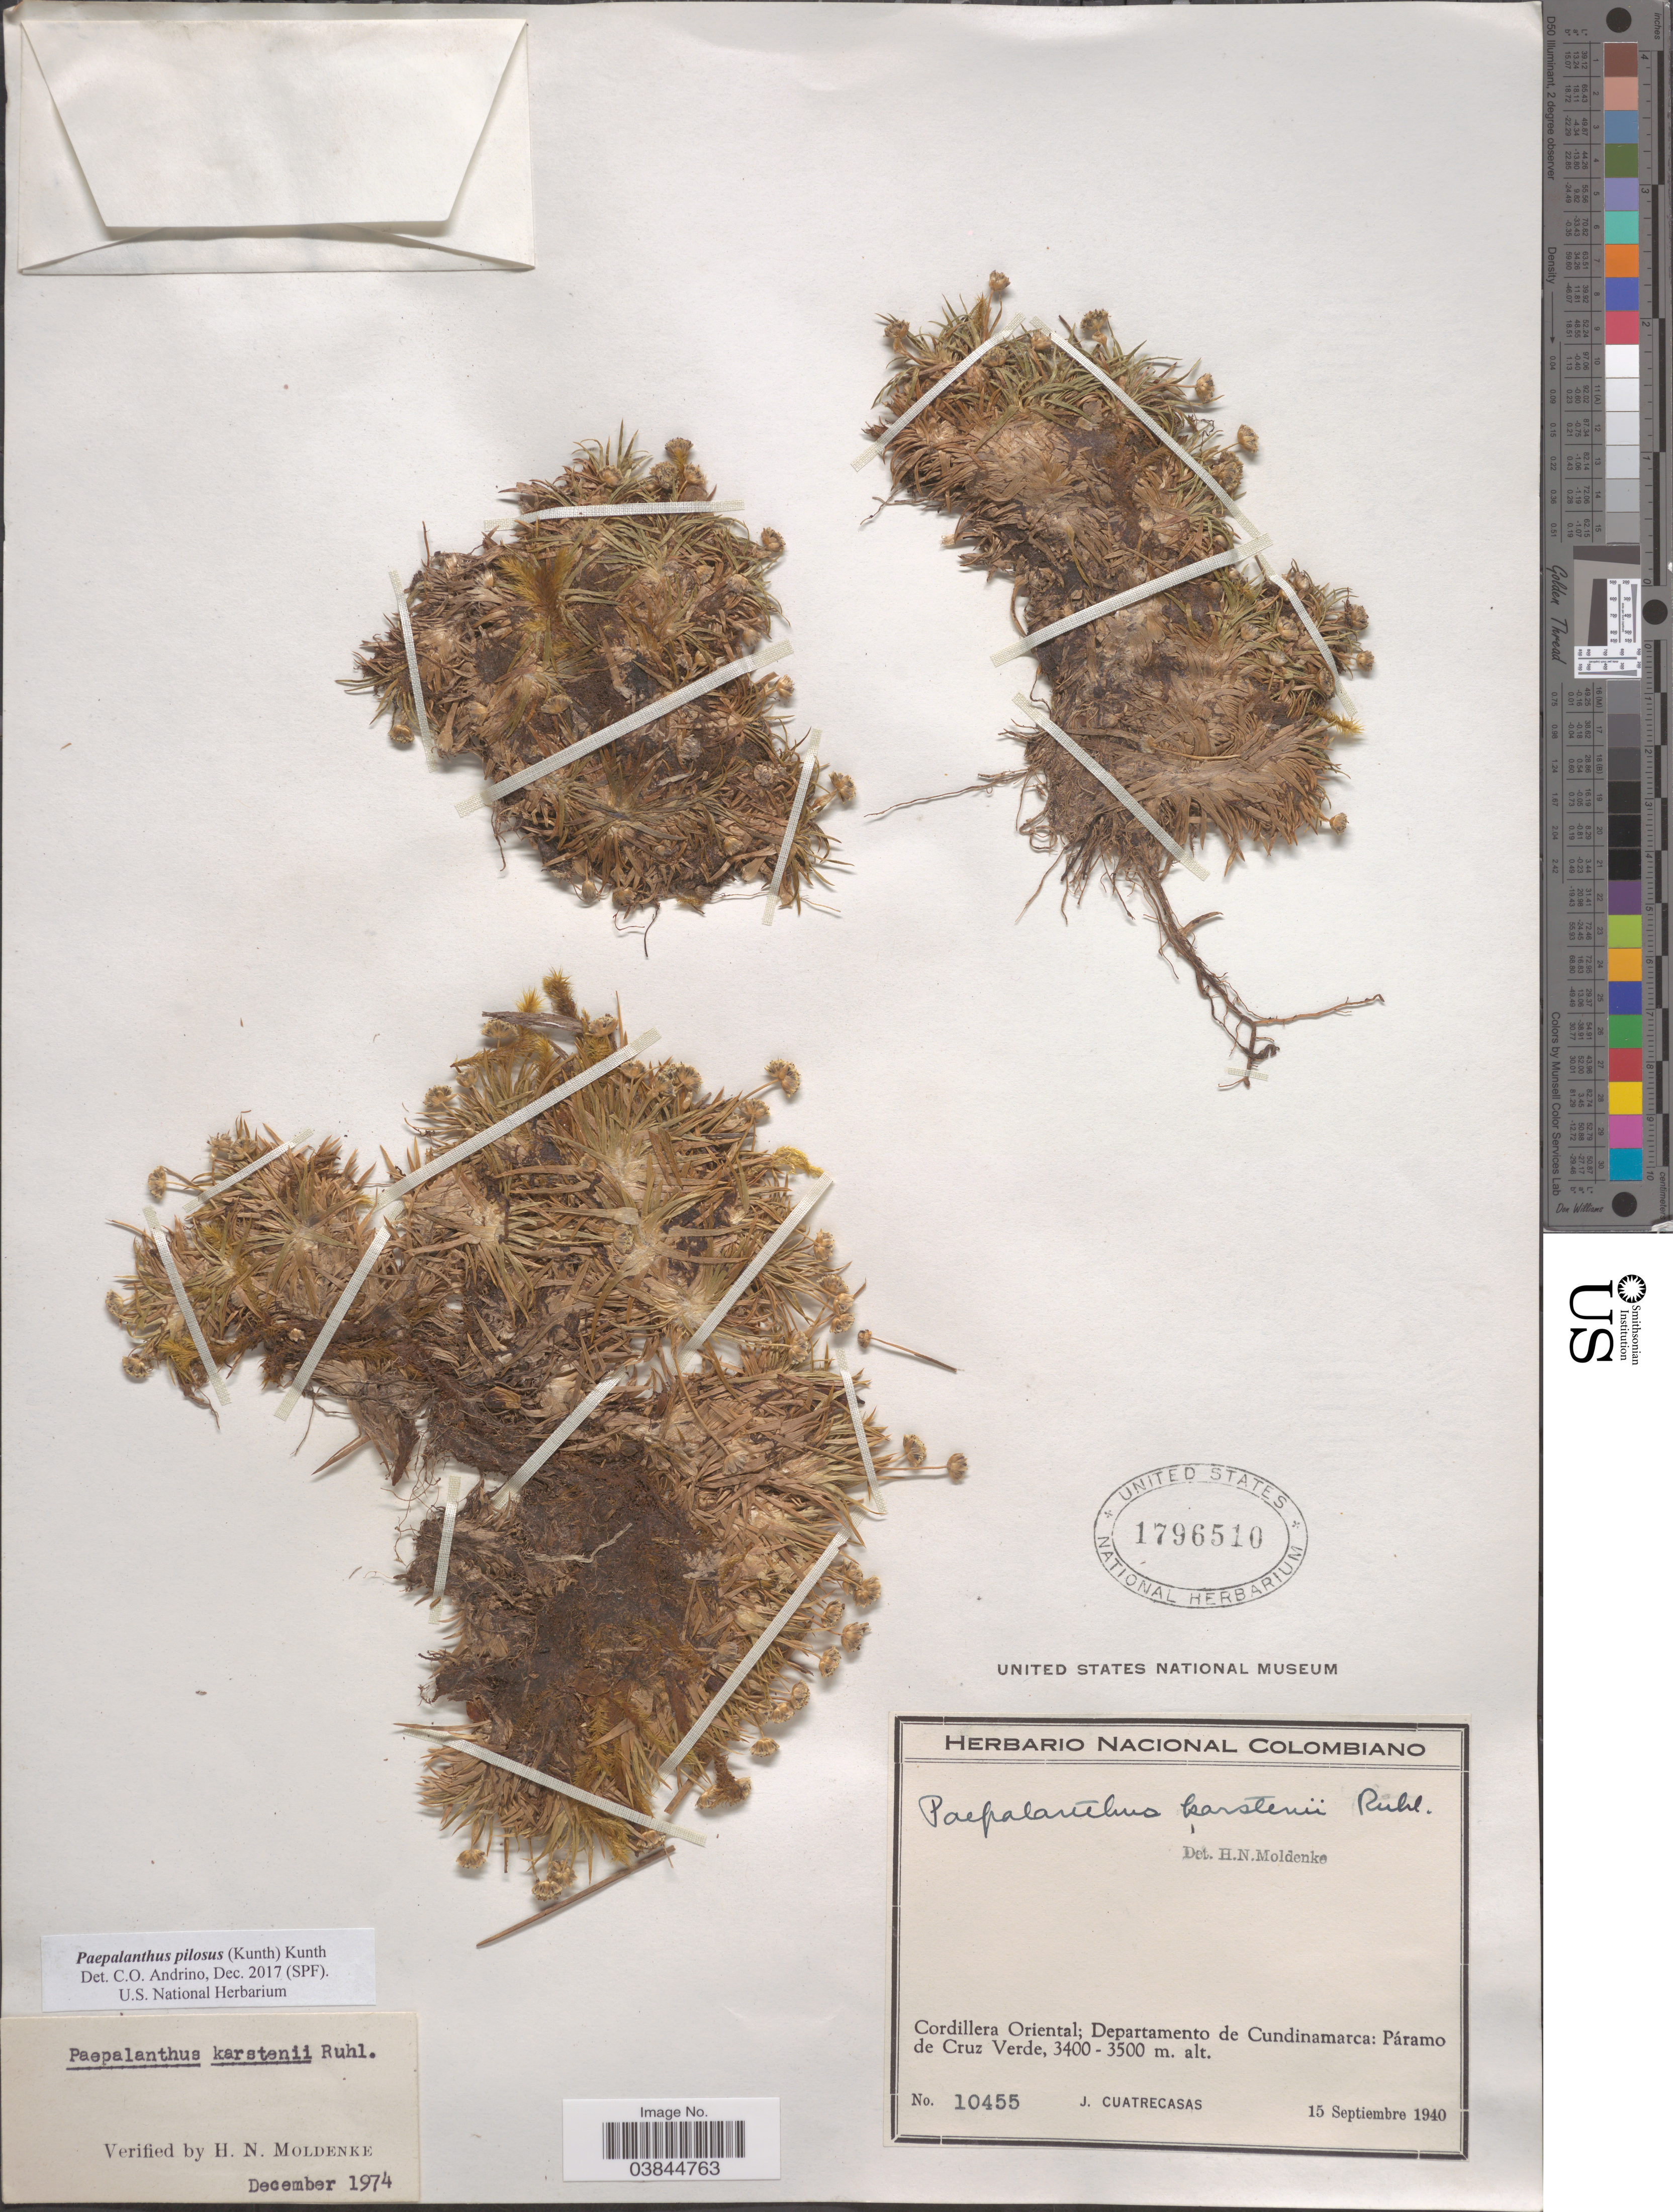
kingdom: Plantae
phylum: Tracheophyta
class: Liliopsida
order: Poales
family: Eriocaulaceae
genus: Paepalanthus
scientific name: Paepalanthus pilosus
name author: (Kunth) Kunth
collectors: J. Cuatrecasas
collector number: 10455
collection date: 1940-09-15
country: Colombia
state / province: Cundinamarca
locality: Cordillera Oriental: Departamento de Cundinamarca: Páramo de Cruz Verde.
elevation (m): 3400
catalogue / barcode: US 1796510